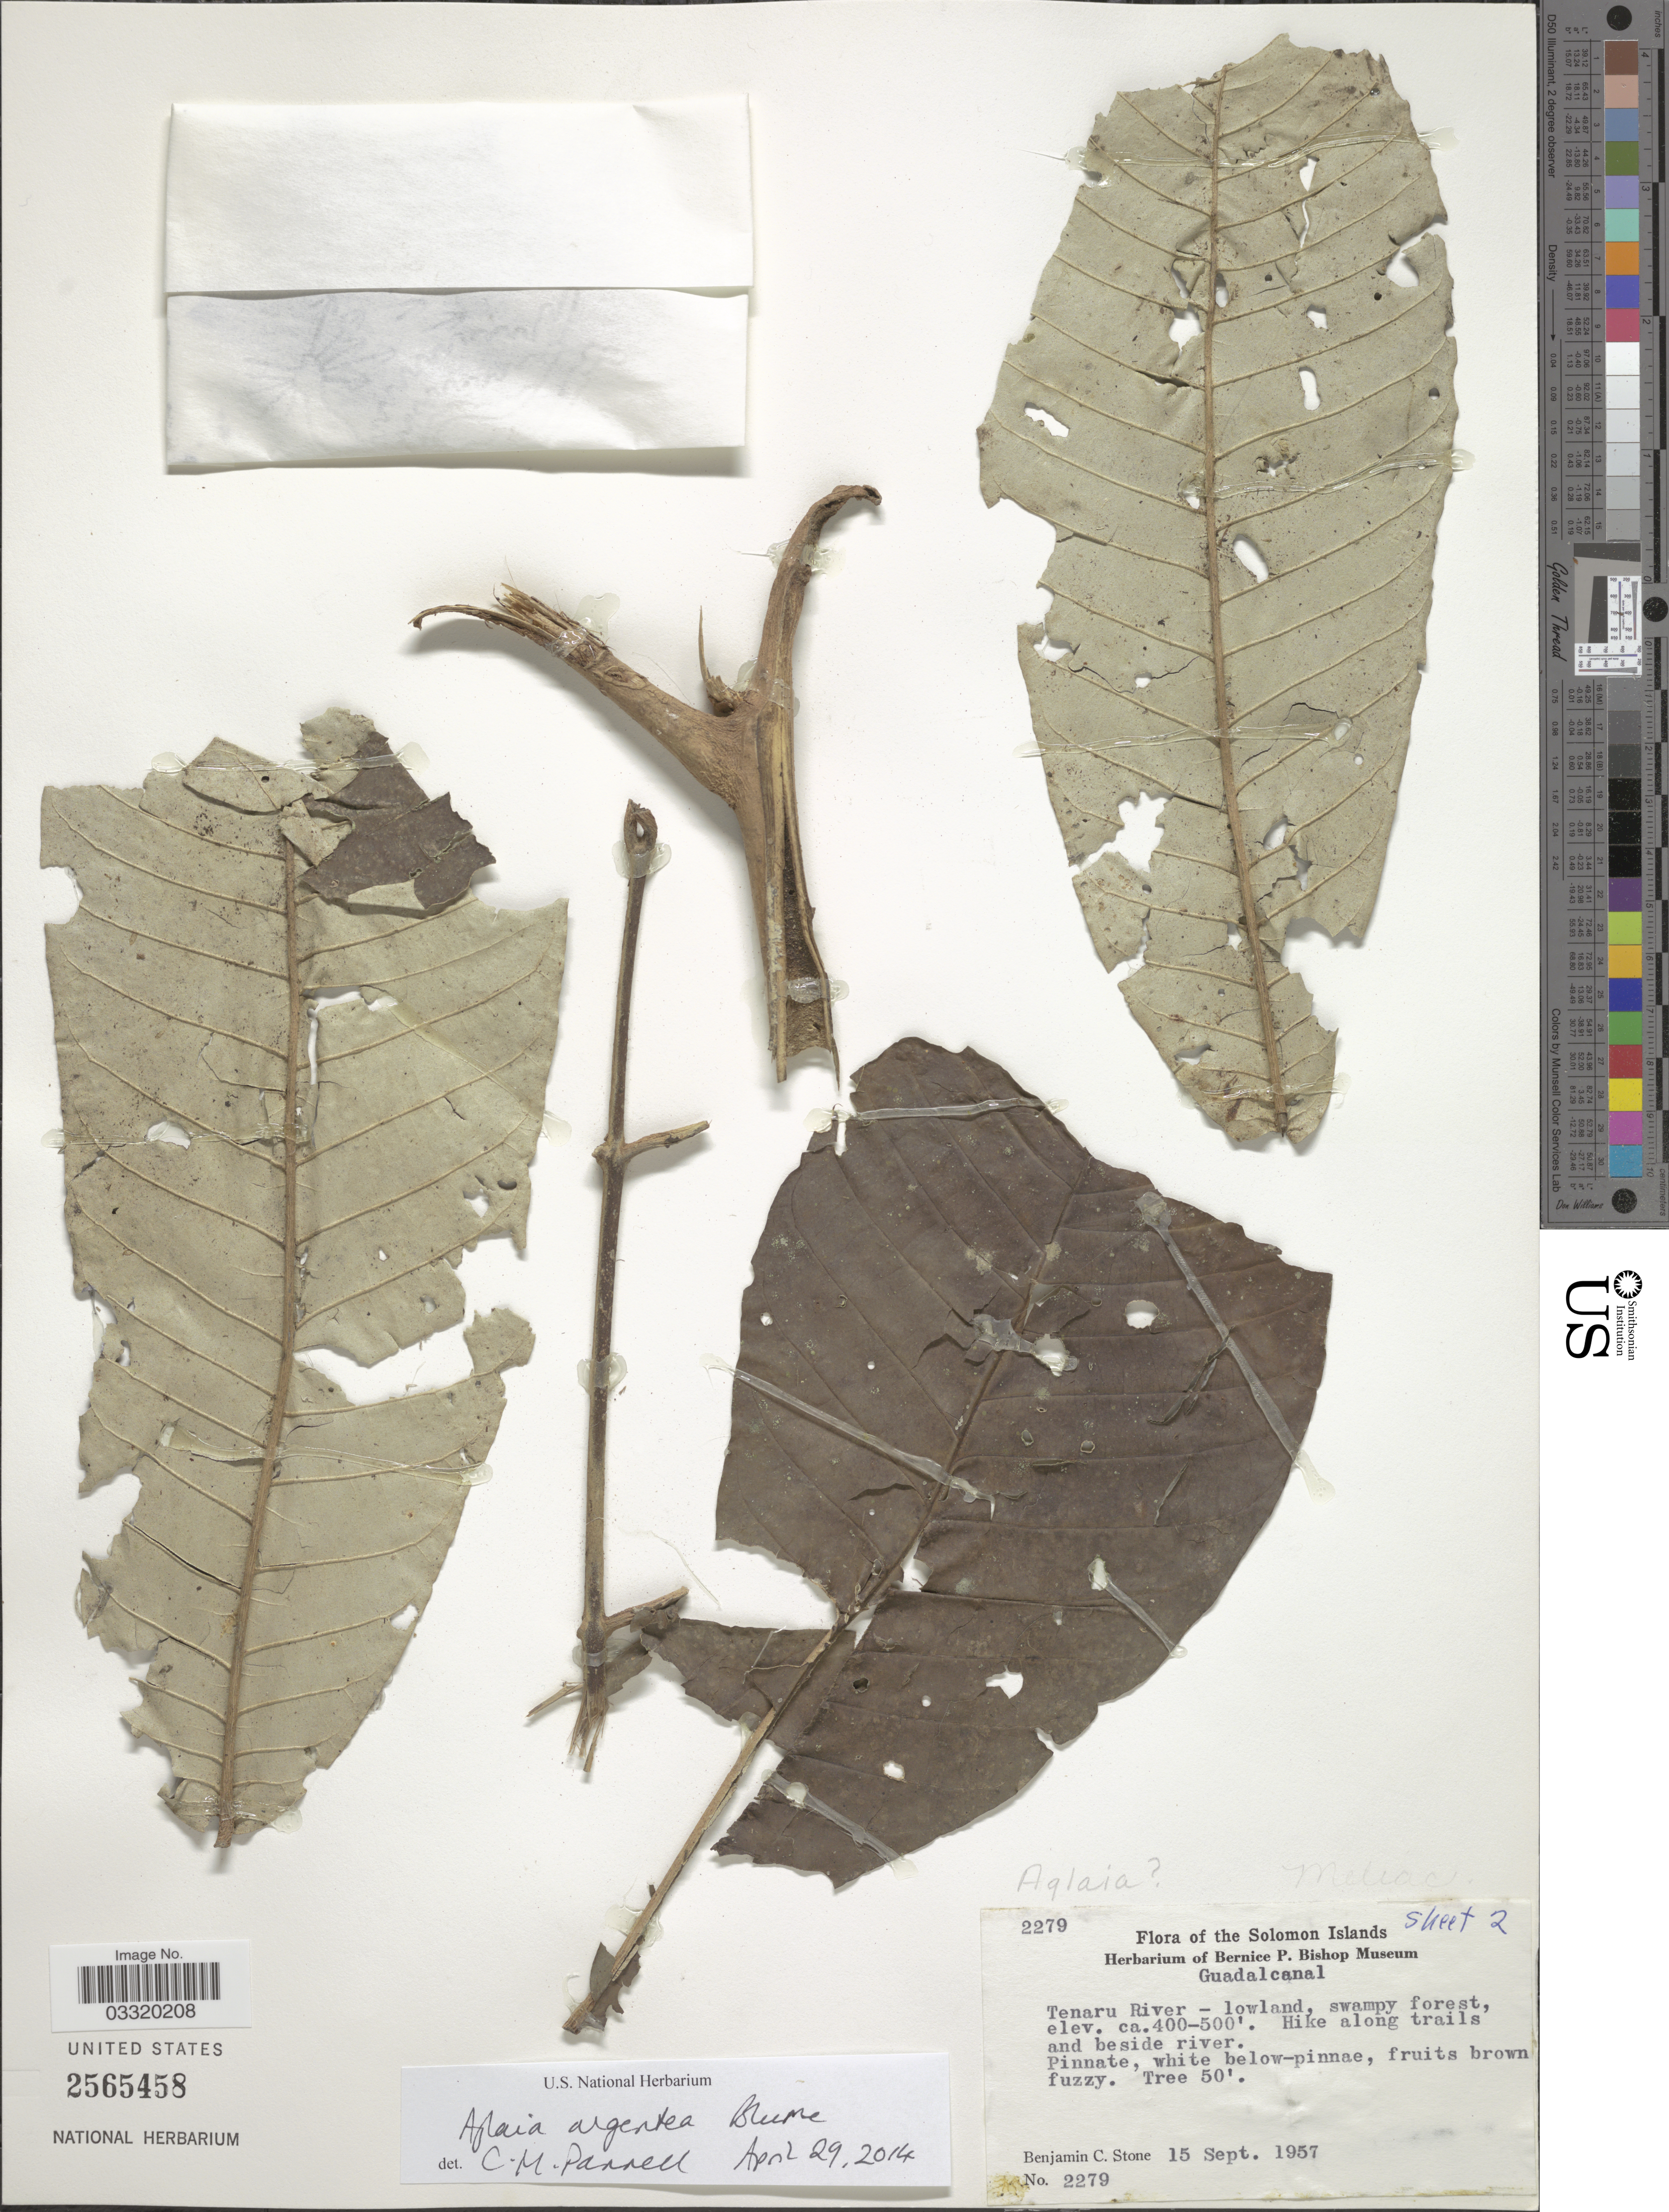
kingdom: Plantae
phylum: Tracheophyta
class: Magnoliopsida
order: Sapindales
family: Meliaceae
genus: Aglaia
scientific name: Aglaia argentea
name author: Blume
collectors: B. C. Stone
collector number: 2279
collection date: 1957-09-15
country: Solomon Islands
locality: Tenaru River. Hike along trails and beside river.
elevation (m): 122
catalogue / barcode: US 2565458